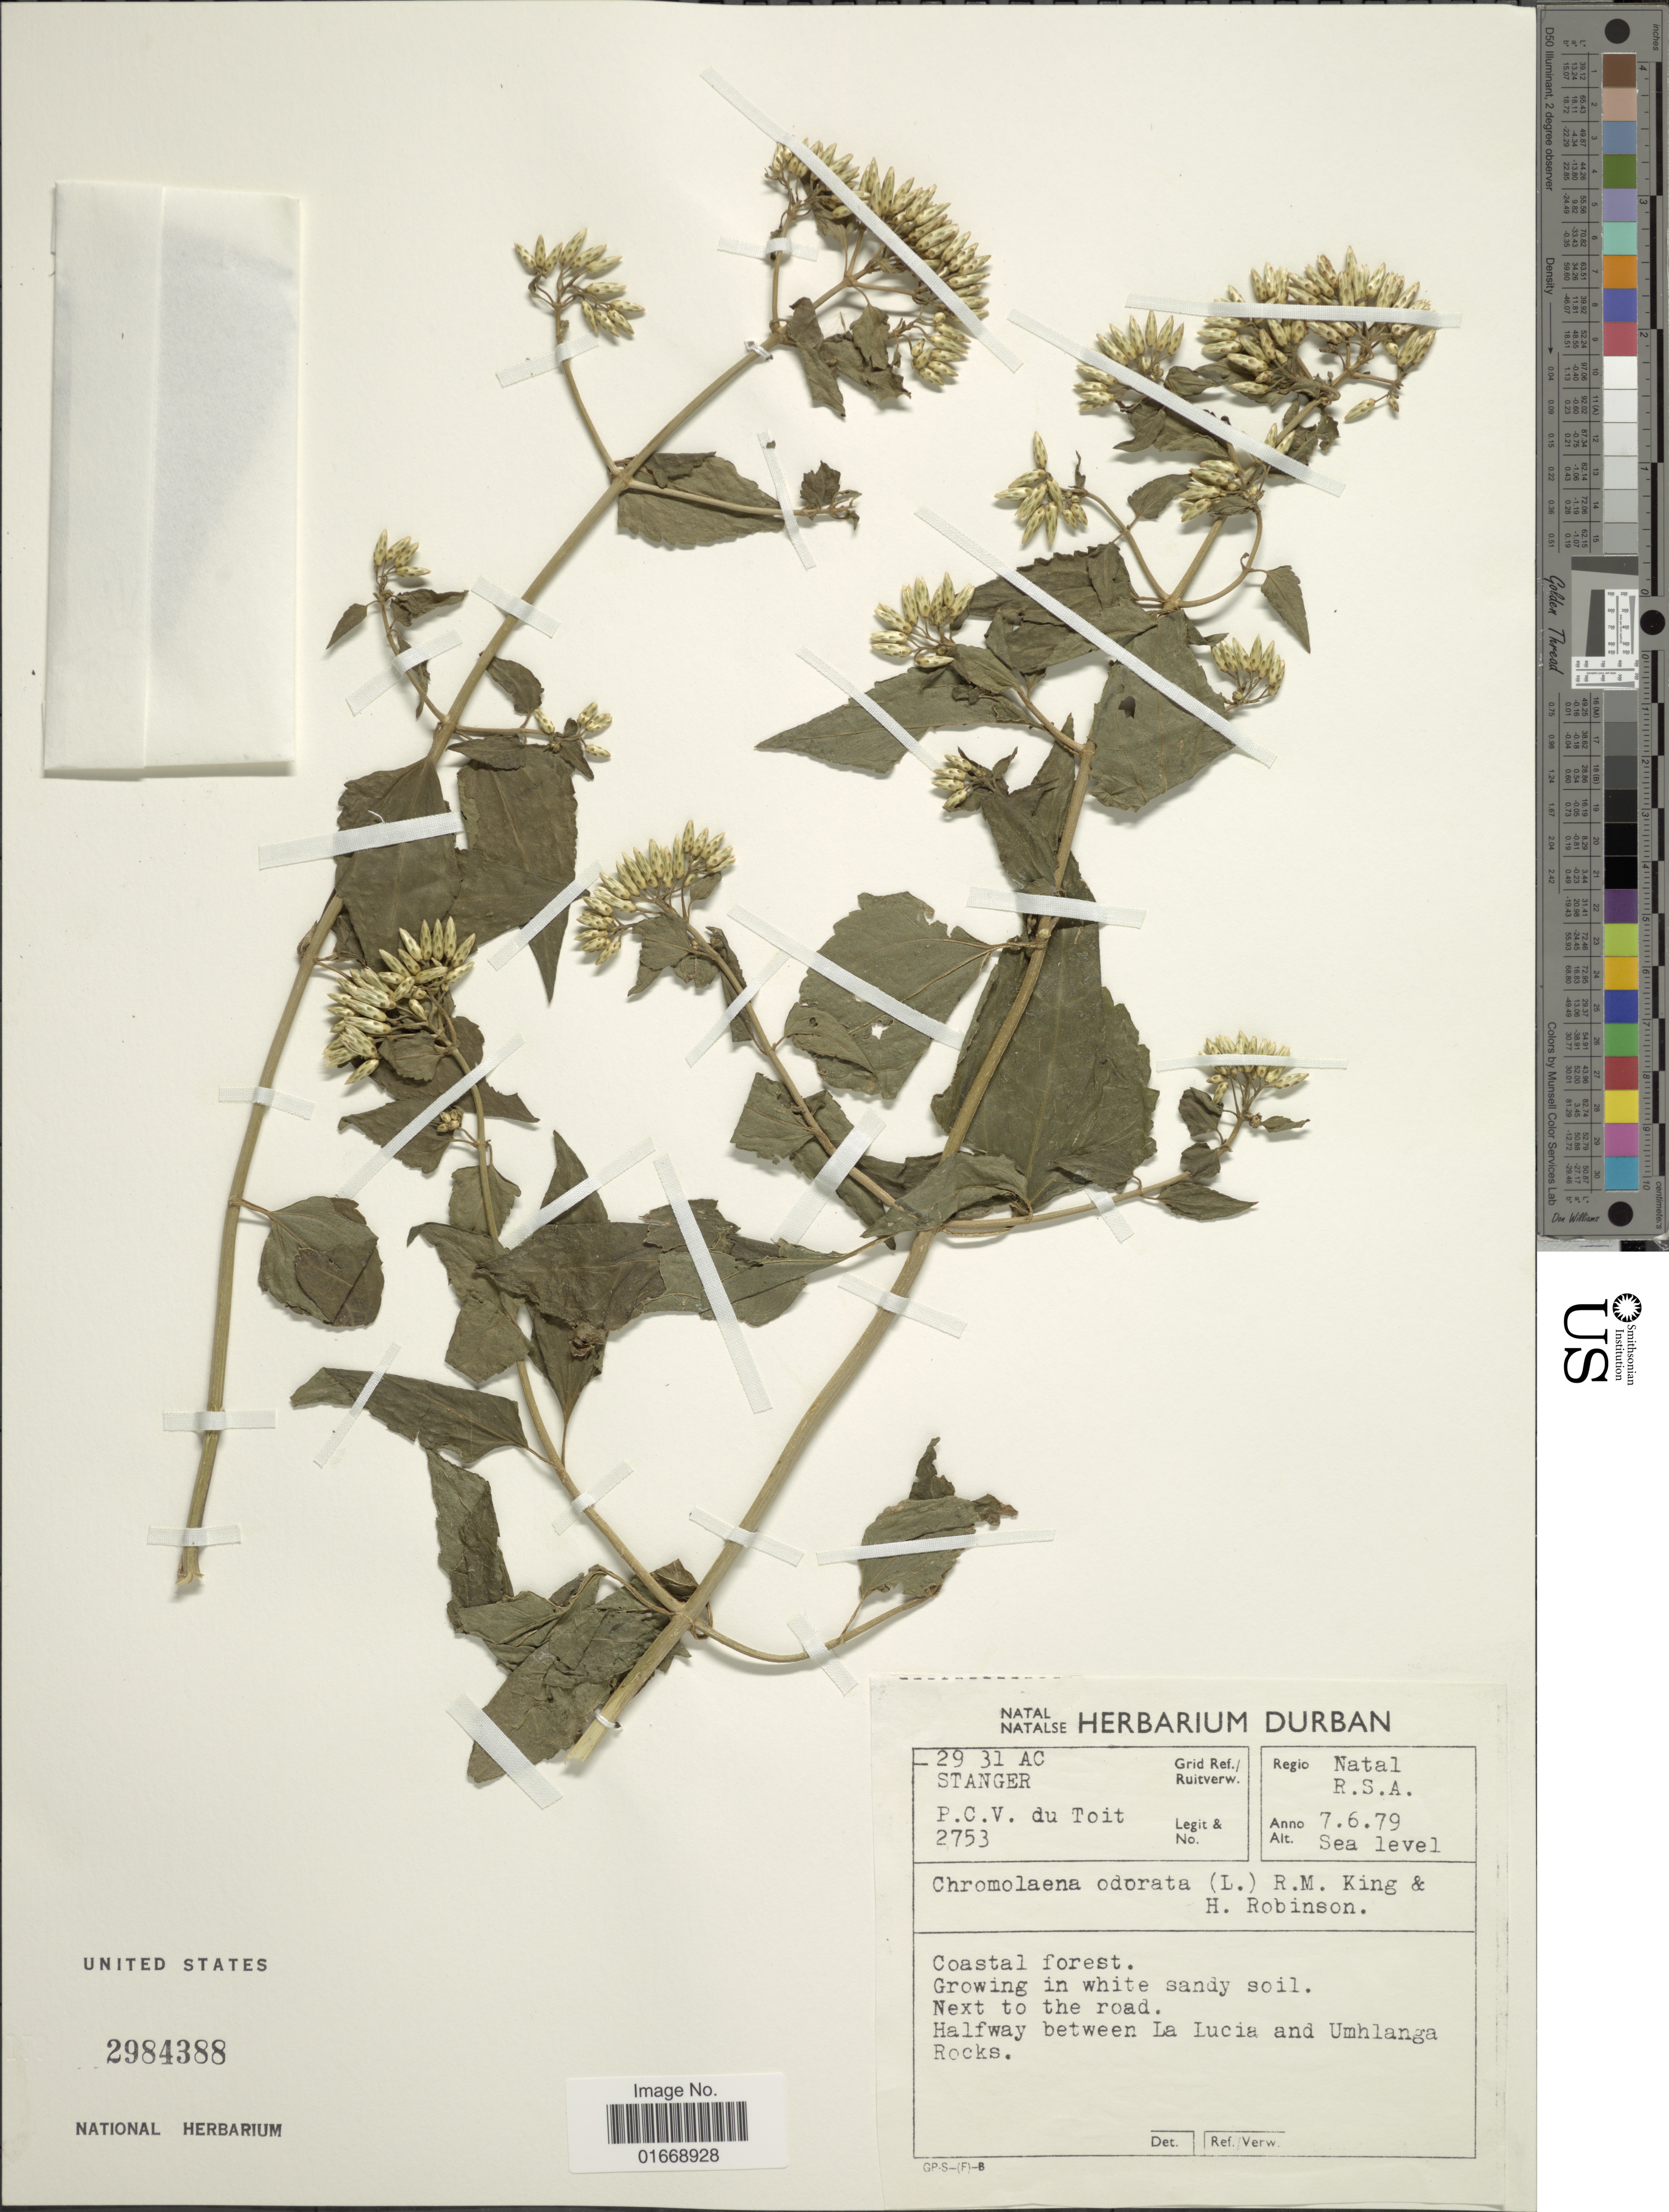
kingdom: Plantae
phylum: Tracheophyta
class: Magnoliopsida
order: Asterales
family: Asteraceae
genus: Chromolaena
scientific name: Chromolaena odorata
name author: (L.) R.M. King & H. Rob.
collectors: P. Du Toit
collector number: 2753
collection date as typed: Transcribed d/m/y: 7/6/79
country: South Africa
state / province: KwaZulu-Natal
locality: Coastal forest, halfway between La Lucia and Umhlanga Rocks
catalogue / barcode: US 2984388